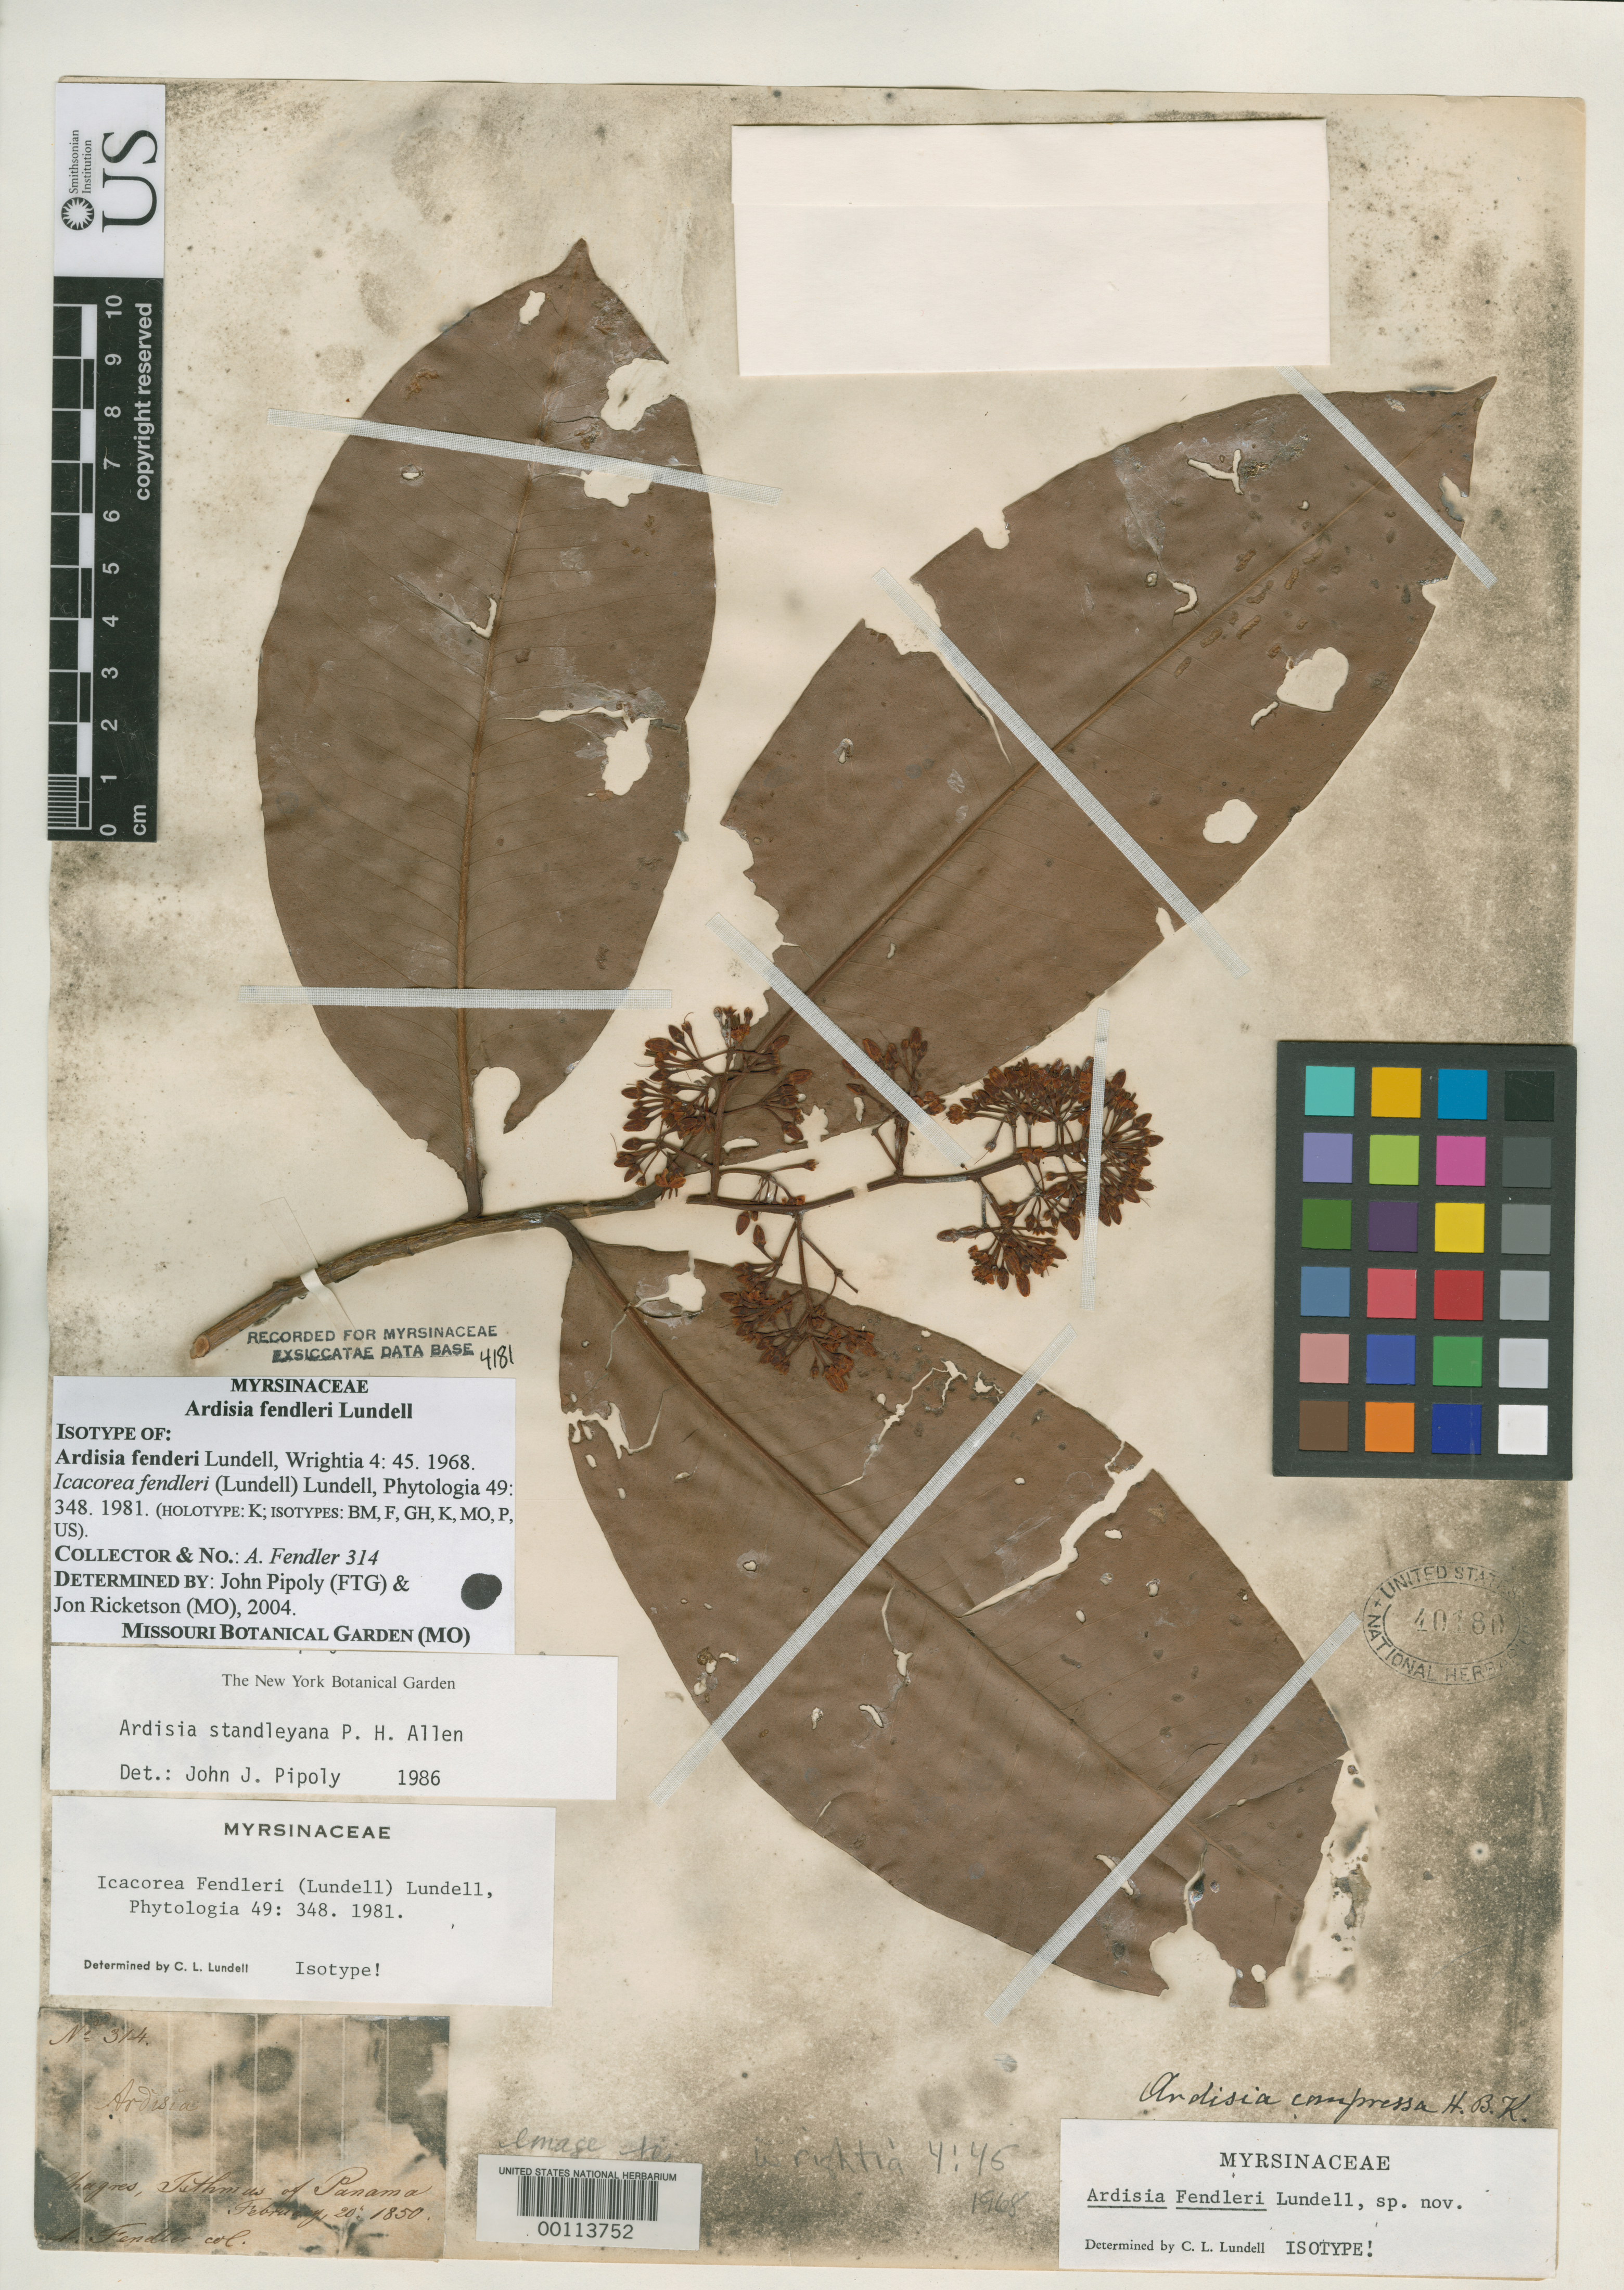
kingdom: Plantae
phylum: Tracheophyta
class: Magnoliopsida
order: Ericales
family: Primulaceae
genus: Ardisia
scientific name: Ardisia fendleri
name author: Lundell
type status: Isotype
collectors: A. Fendler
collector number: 314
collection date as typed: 20 Feb 1850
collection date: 1850-02-20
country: Panama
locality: Chagres.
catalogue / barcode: US 40180